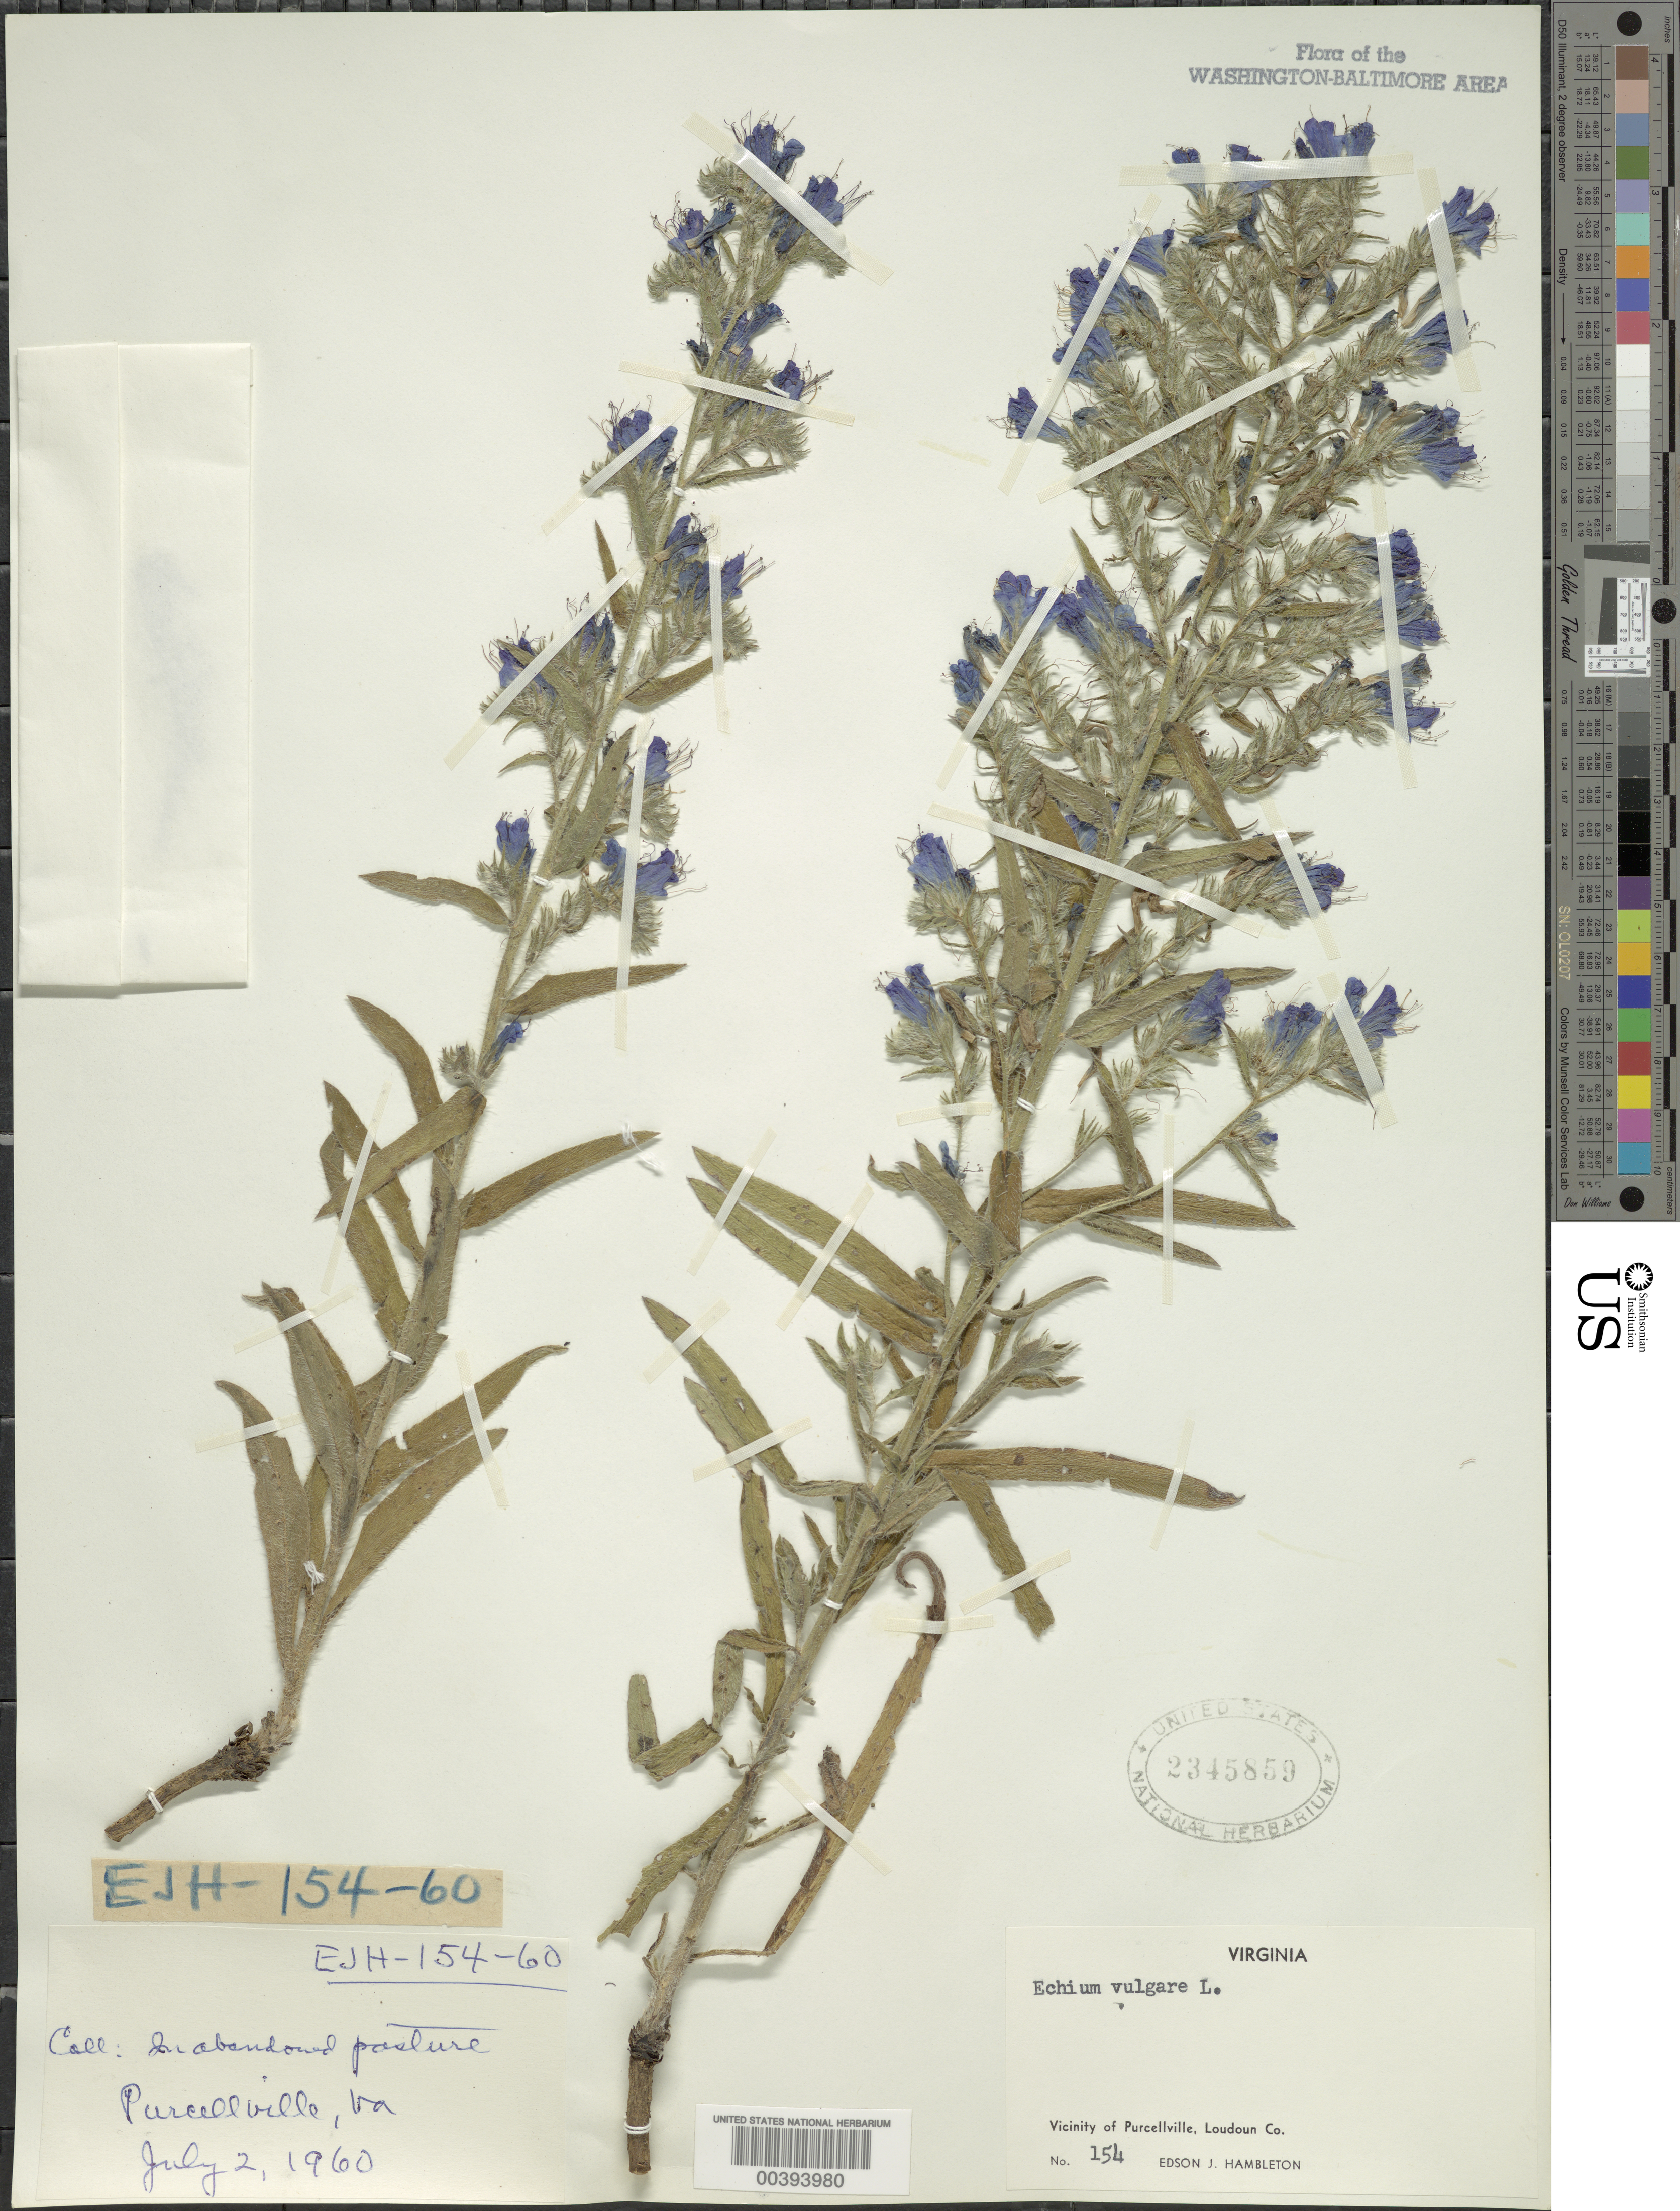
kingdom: Plantae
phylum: Tracheophyta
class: Magnoliopsida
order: Boraginales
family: Boraginaceae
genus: Echium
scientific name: Echium vulgare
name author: L.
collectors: E. Hambleton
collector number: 154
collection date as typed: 02 Jul 1960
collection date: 1960-07-02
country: United States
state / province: Virginia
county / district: Loudoun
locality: Purcellville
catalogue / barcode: US 2345859